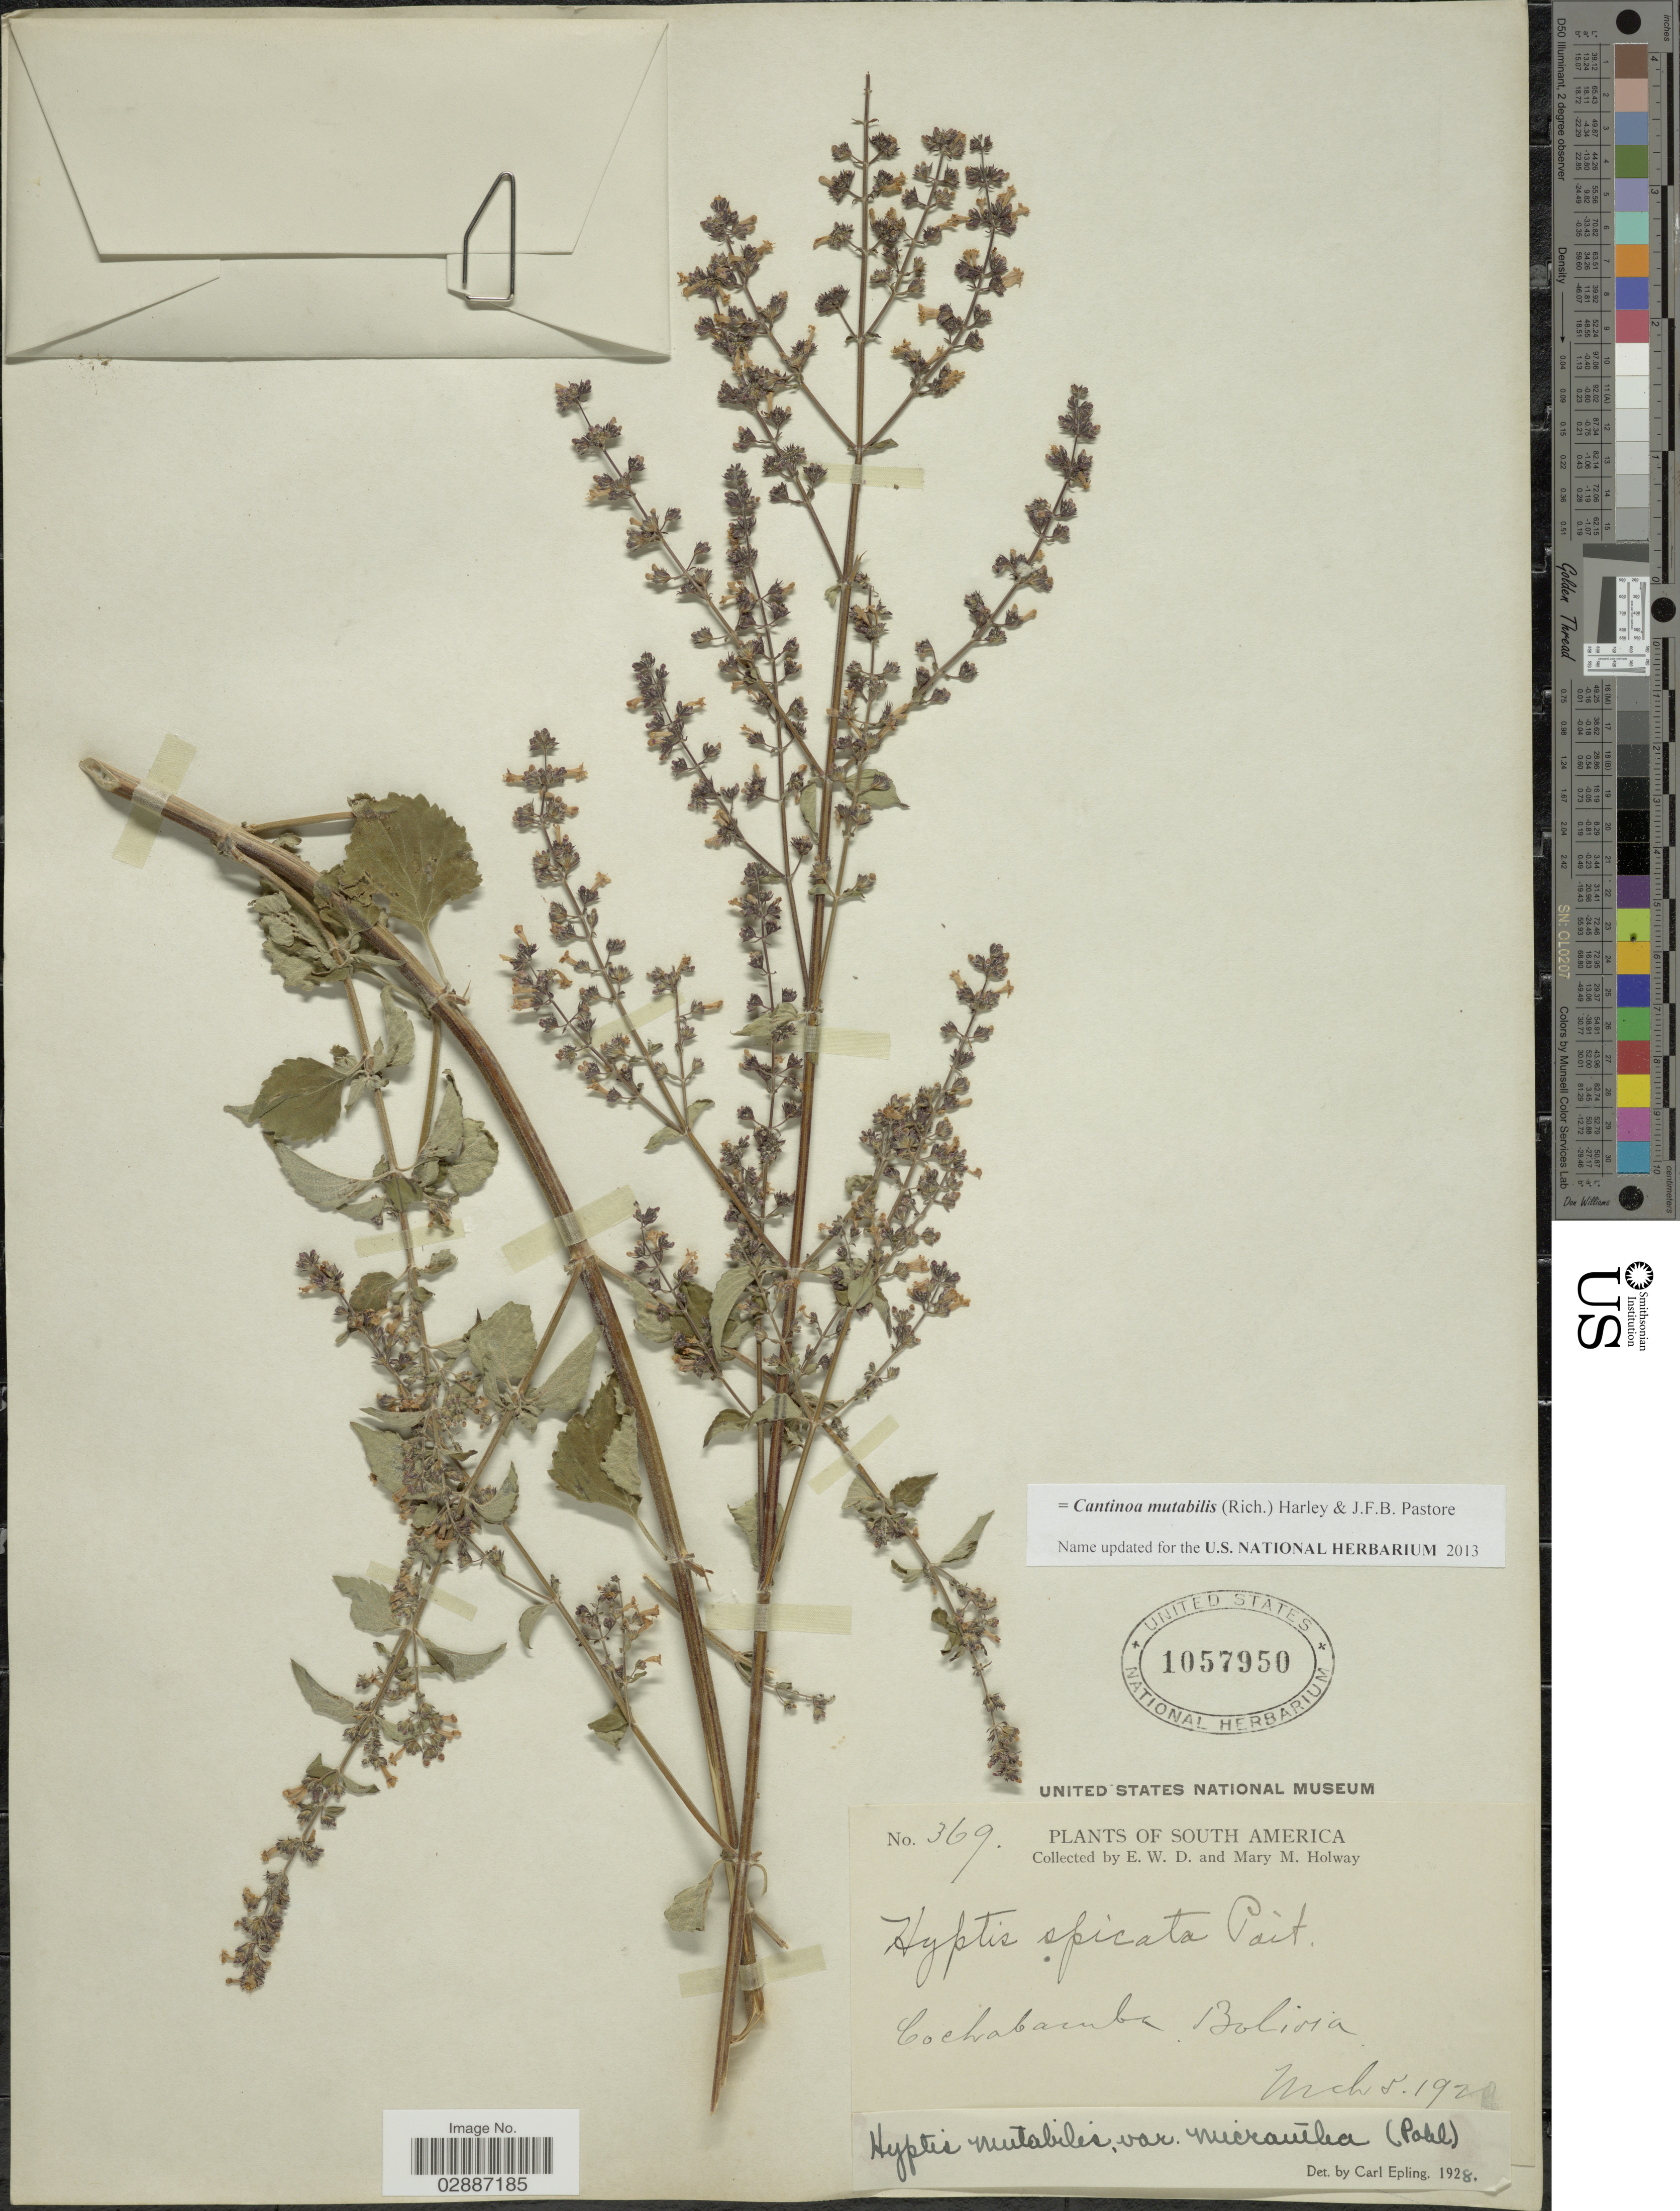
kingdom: Plantae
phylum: Tracheophyta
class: Magnoliopsida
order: Lamiales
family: Lamiaceae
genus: Cantinoa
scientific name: Cantinoa mutabilis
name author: (Epling) Harley & J.F.B. Pastore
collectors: E. W. D. Holway & M. M. Holway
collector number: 369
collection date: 1920-03-05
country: Bolivia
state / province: Cochabamba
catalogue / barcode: US 1057950